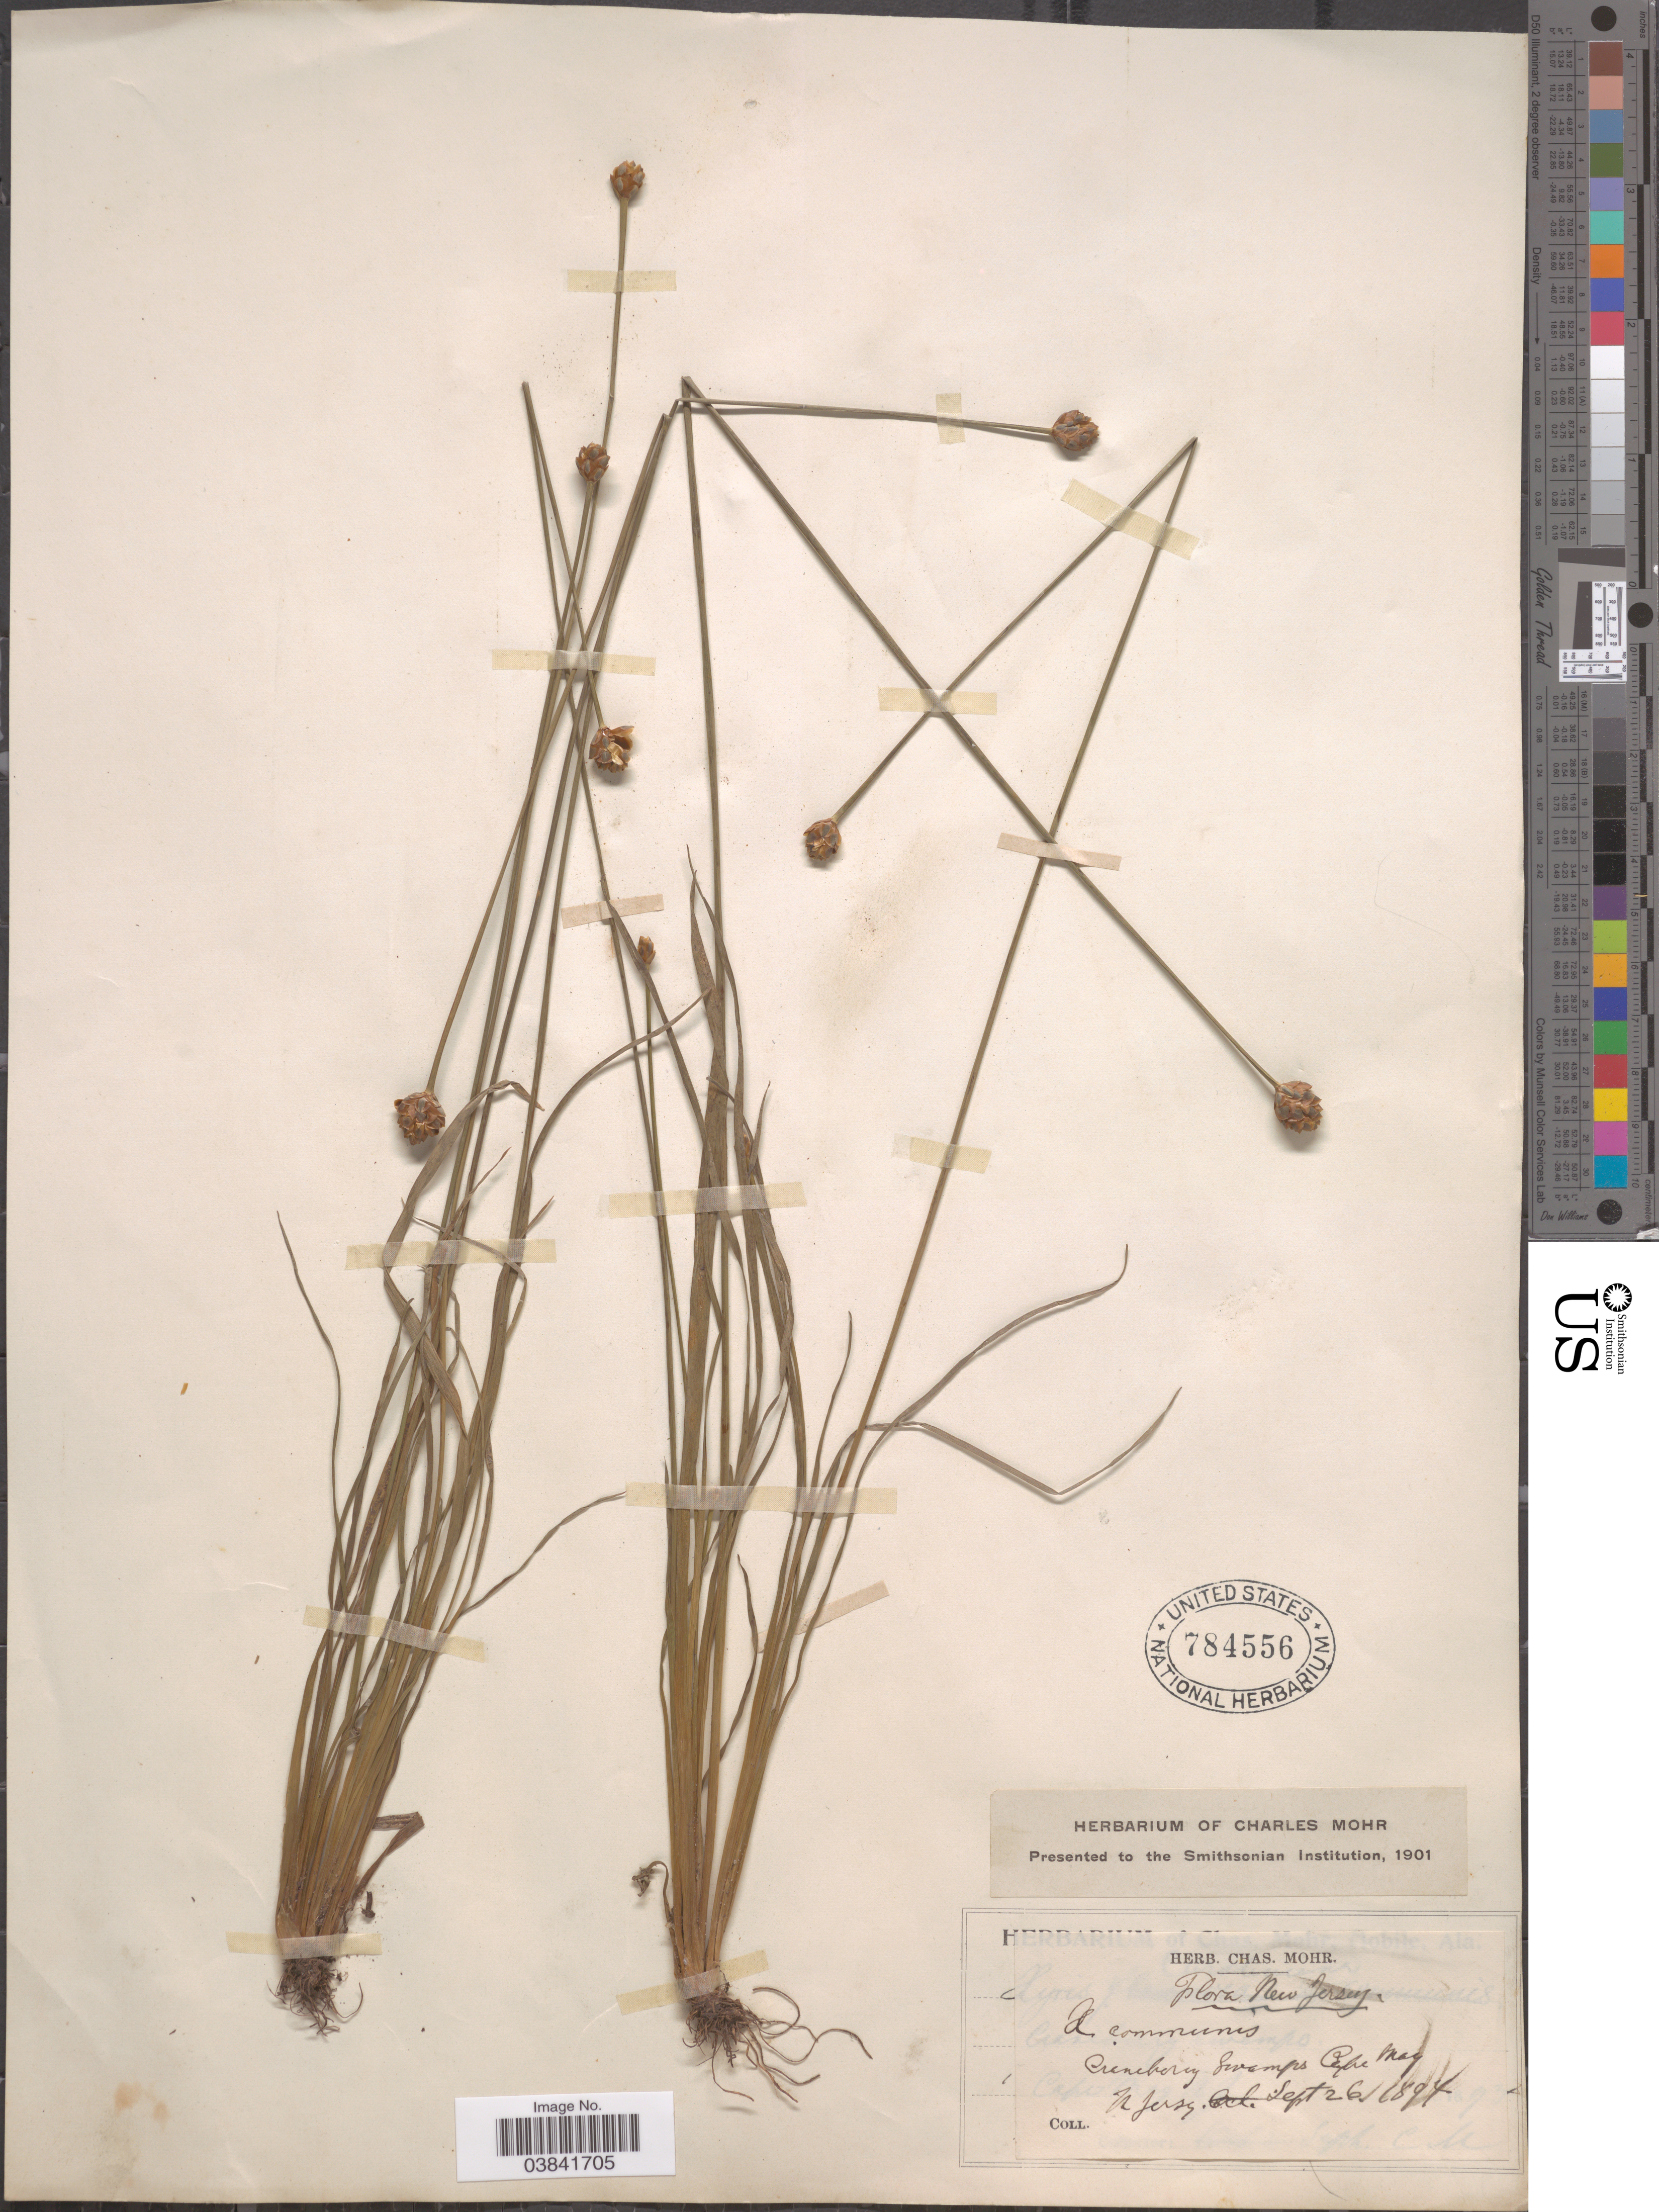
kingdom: Plantae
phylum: Tracheophyta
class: Liliopsida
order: Poales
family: Xyridaceae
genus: Xyris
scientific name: Xyris difformis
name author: Chapm.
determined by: Strong, Mark T., (BOT), Smithsonian Institution - National Museum of Natural History (UNITED STATES)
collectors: ex herb. C. Mohr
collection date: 1894-09-26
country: United States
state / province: New Jersey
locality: Craneberry Swamps Cape May.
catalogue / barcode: US 784556